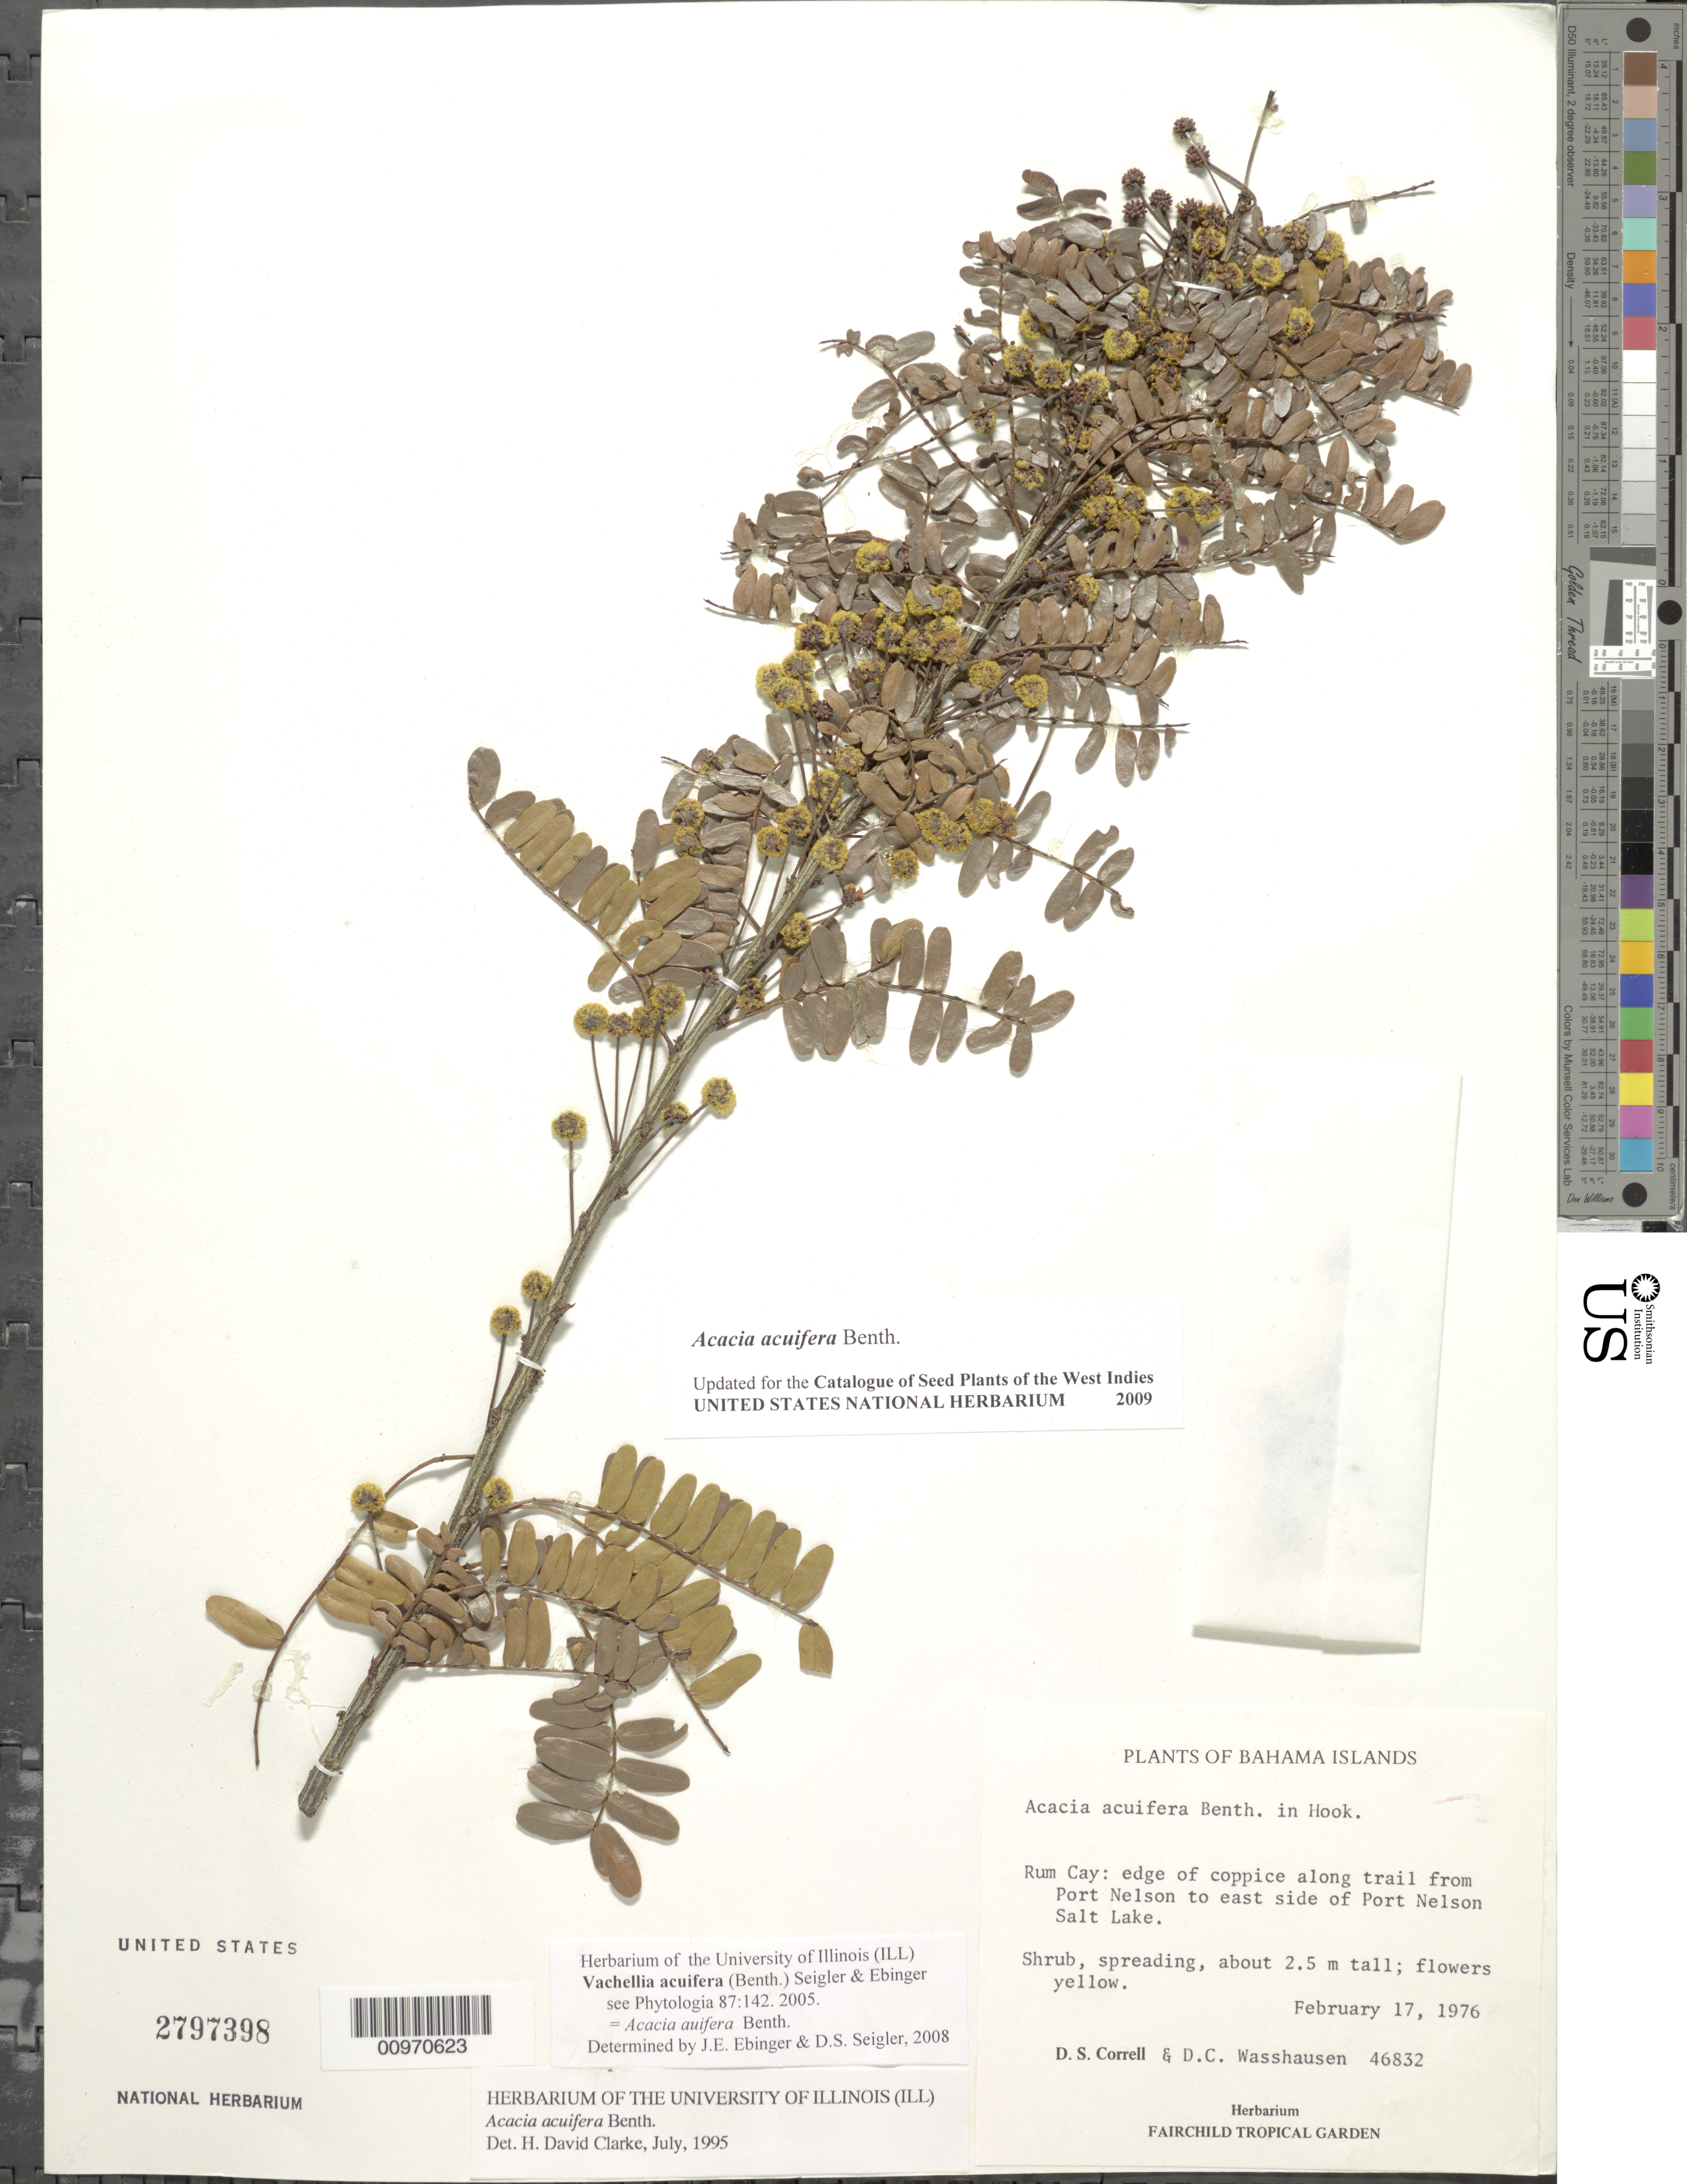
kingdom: Plantae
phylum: Tracheophyta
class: Magnoliopsida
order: Fabales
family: Fabaceae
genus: Vachellia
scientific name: Vachellia acuifera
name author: (Benth.) Seigler & Ebinger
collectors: D. S. Correll & D. C. Wasshausen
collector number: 46832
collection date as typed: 17 Feb 1976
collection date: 1976-02-17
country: Bahamas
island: Rum Cay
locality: Trail from Port Nelson to east side of Port Nelson Salt Lake.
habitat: Edge of coppice along trail.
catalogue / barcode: US 2797398